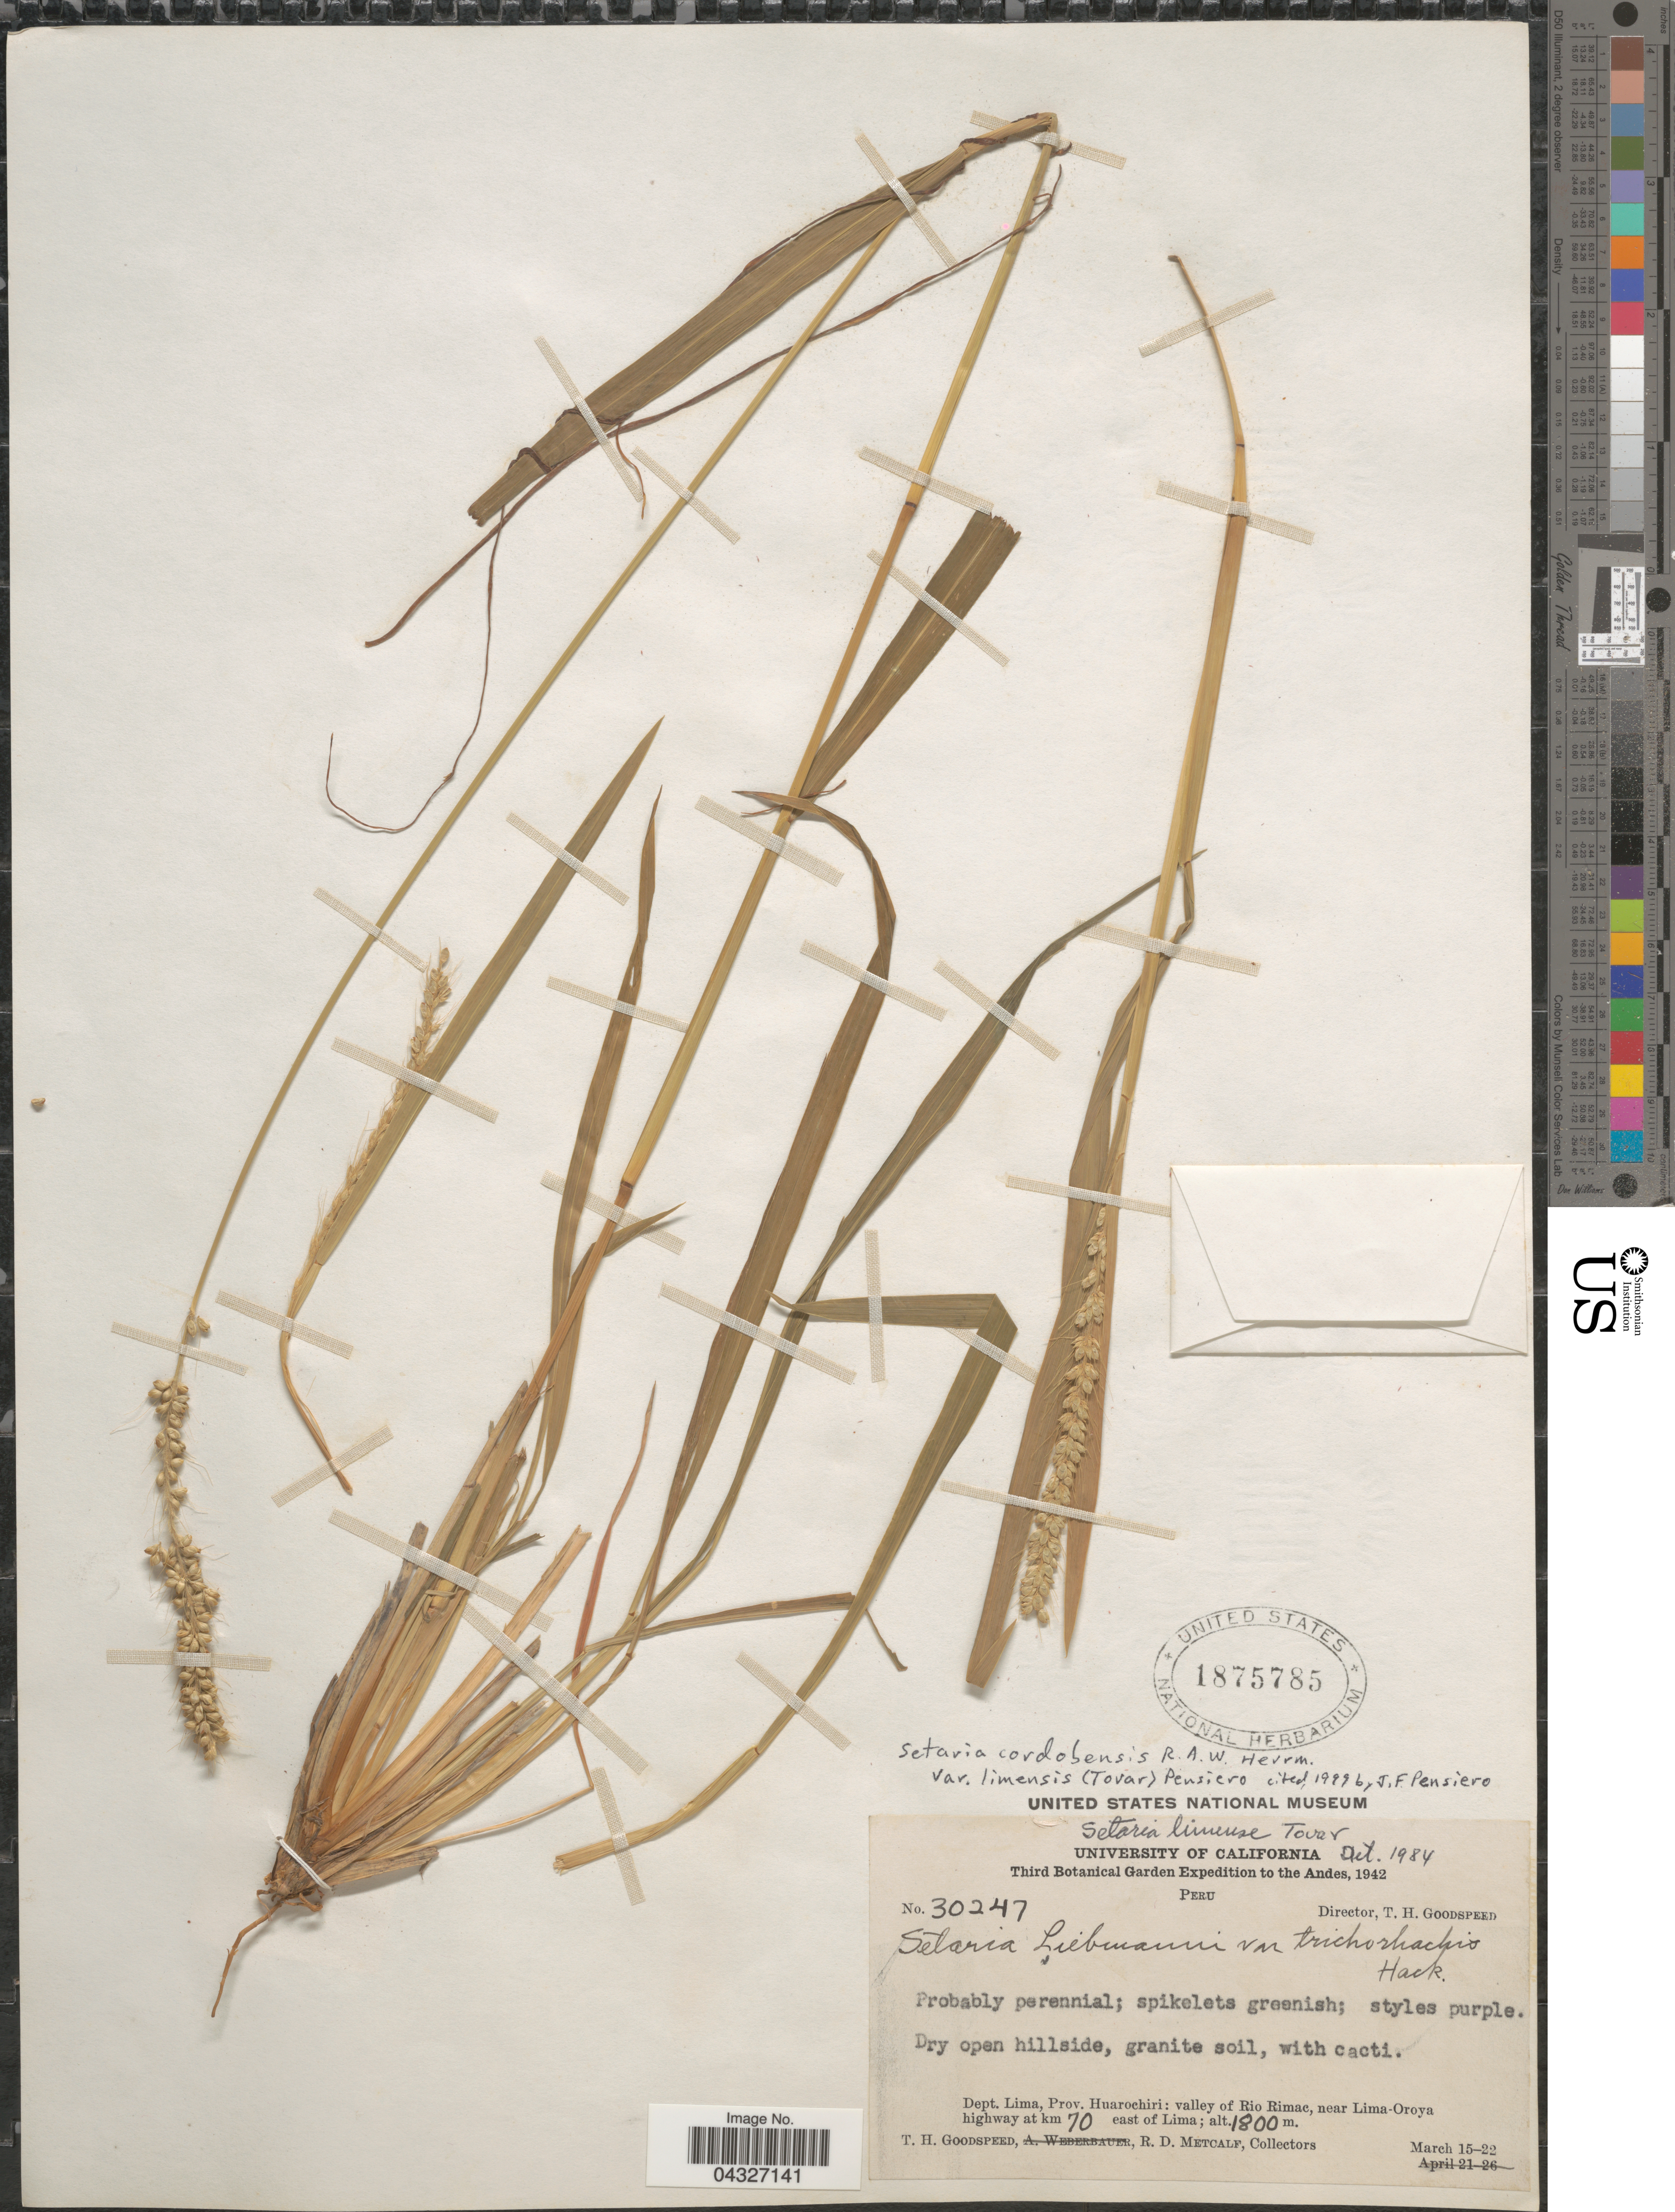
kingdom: Plantae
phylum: Tracheophyta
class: Liliopsida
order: Poales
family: Poaceae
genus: Setaria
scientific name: Setaria cordobensis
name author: R.A.W. Herrm.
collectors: T. Goodspeed & R. D. Metcalf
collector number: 30247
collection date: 1942-03-15/1942-03-22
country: Peru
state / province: Lima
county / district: Huarochirí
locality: Dry open hillside. Dept. Lima, Prov. Huarochiri: valley of Rio Rimac, near Lima-Oroya highway at m 70 east of Lima.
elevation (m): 1800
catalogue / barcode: US 1875785